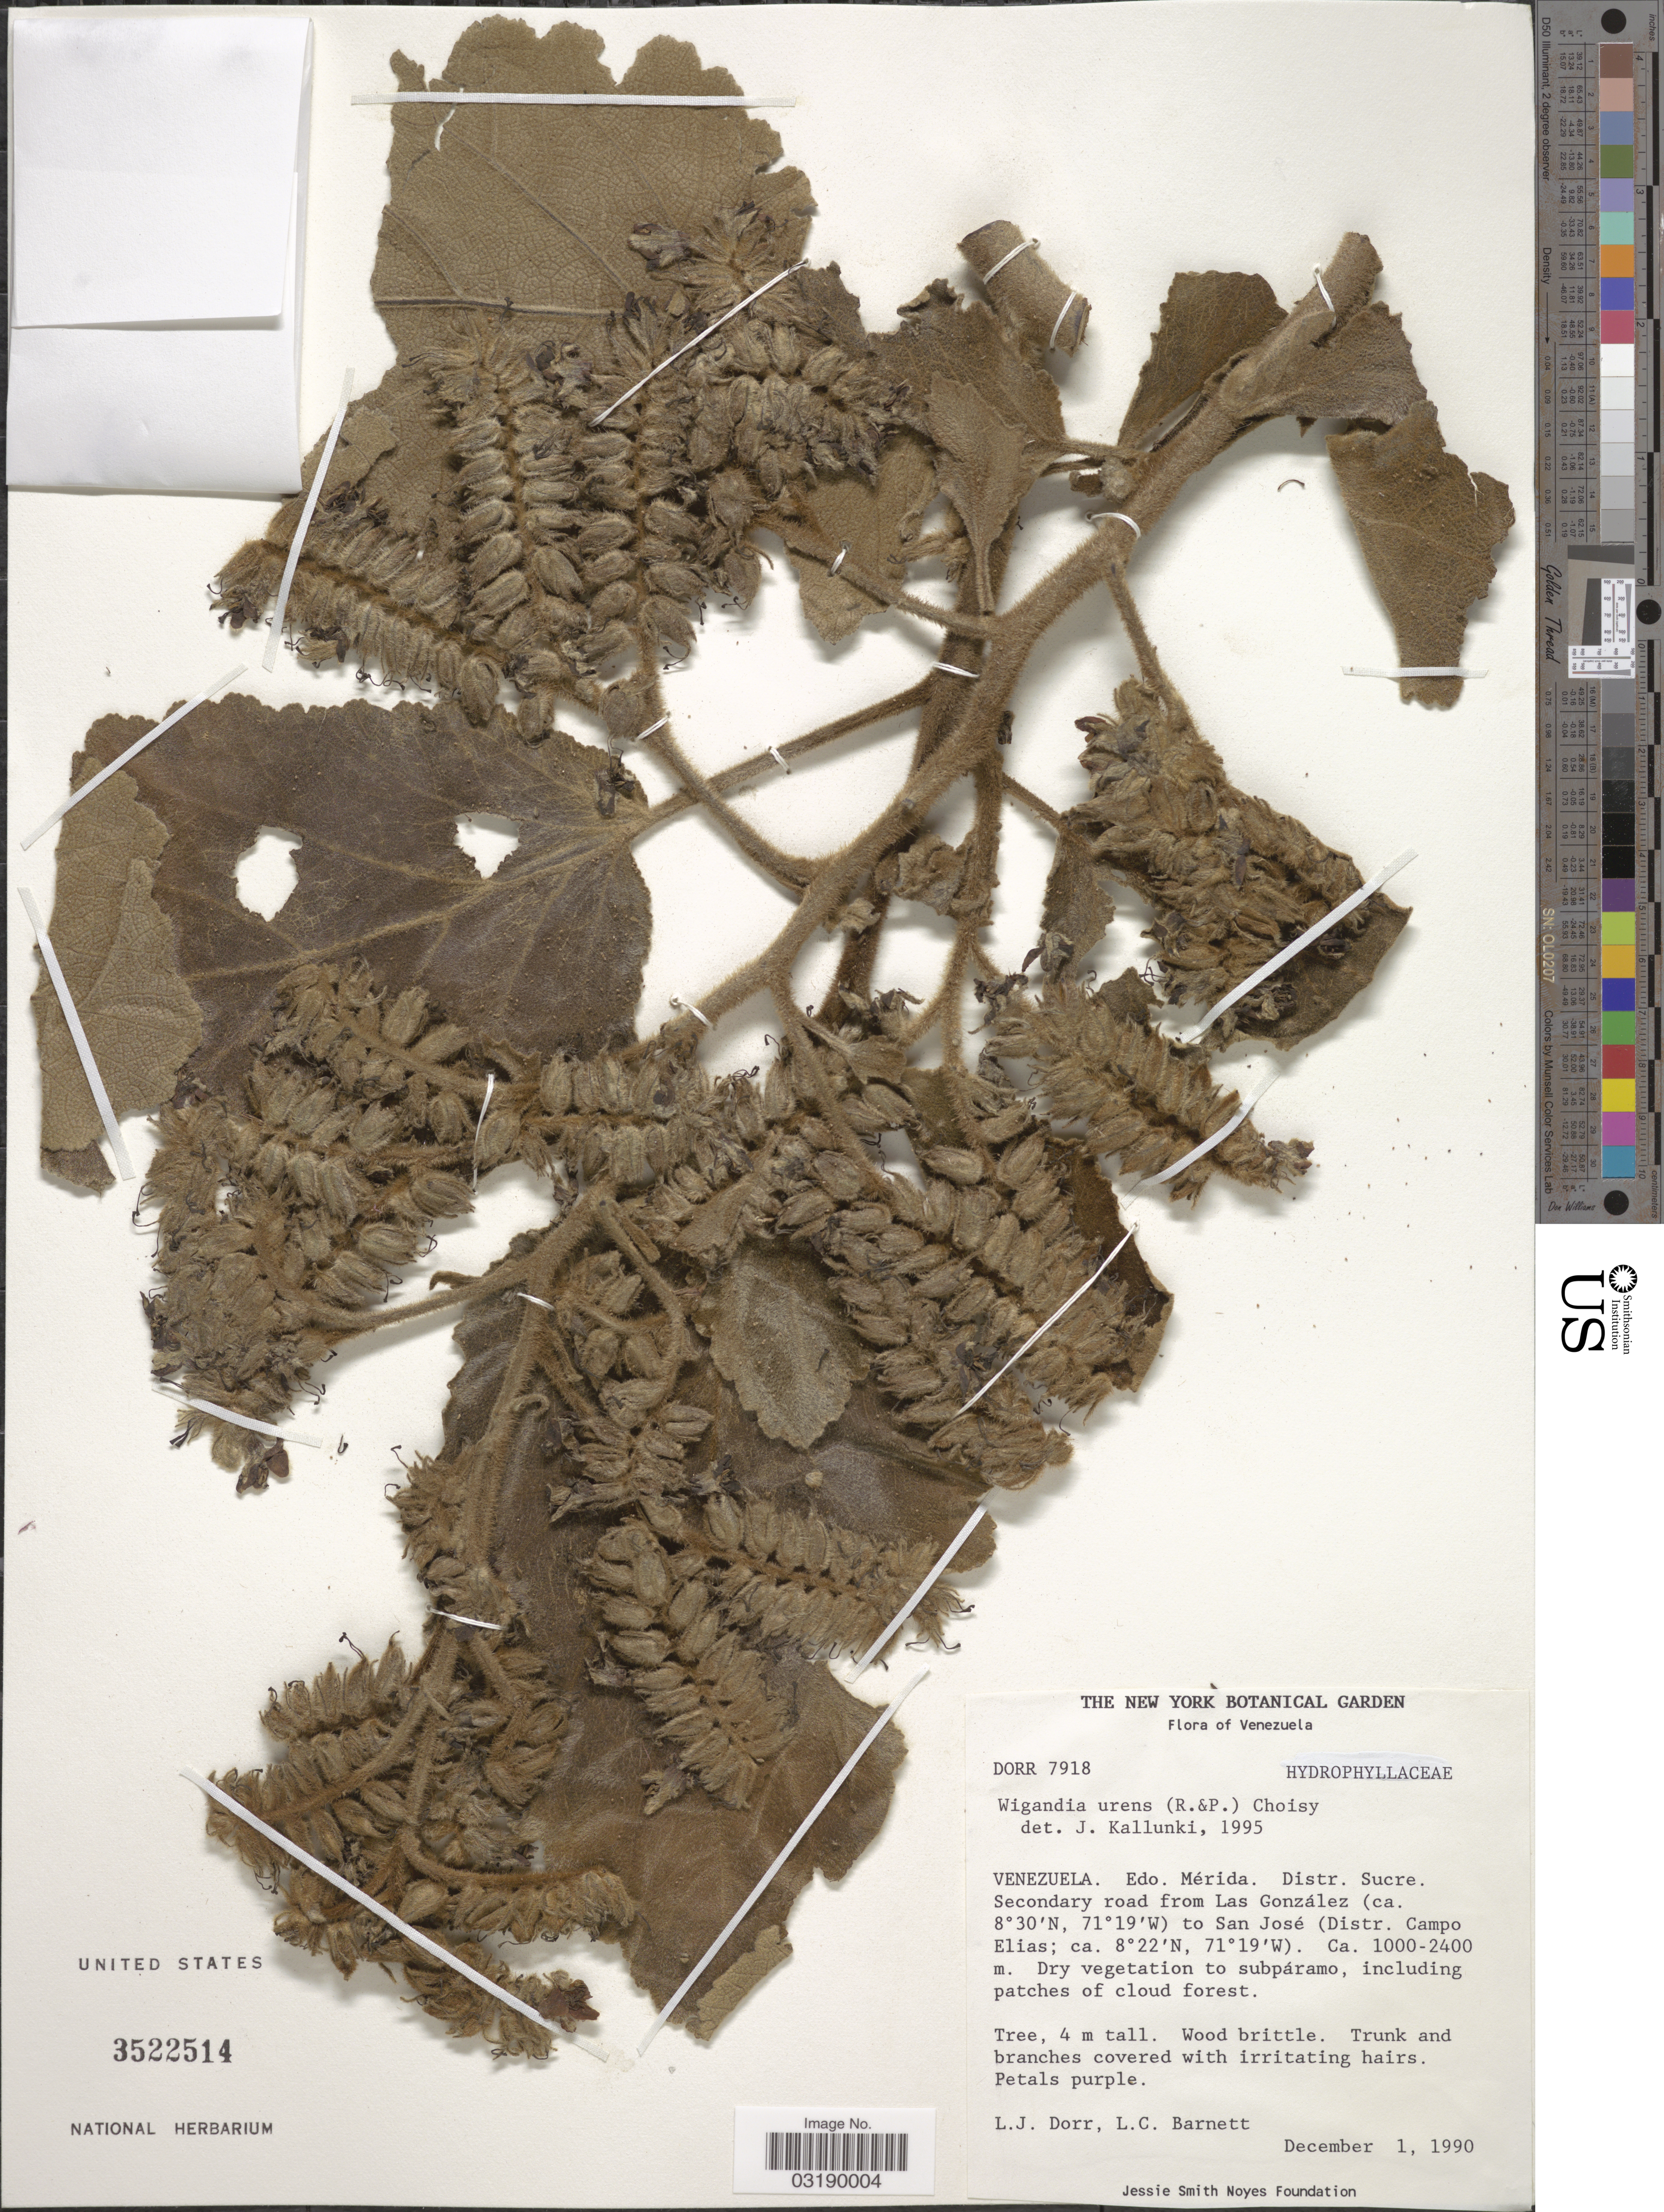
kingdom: Plantae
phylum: Tracheophyta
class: Magnoliopsida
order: Boraginales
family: Namaceae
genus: Wigandia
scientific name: Wigandia urens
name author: (Ruiz & Pav.) Kunth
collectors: L. J. Dorr & L. C. Barnett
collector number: DORR 7918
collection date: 1990-12-01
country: Venezuela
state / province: Mérida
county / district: Campo Elías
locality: Secondary road from Las González to San José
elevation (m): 1000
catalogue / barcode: US 3522514